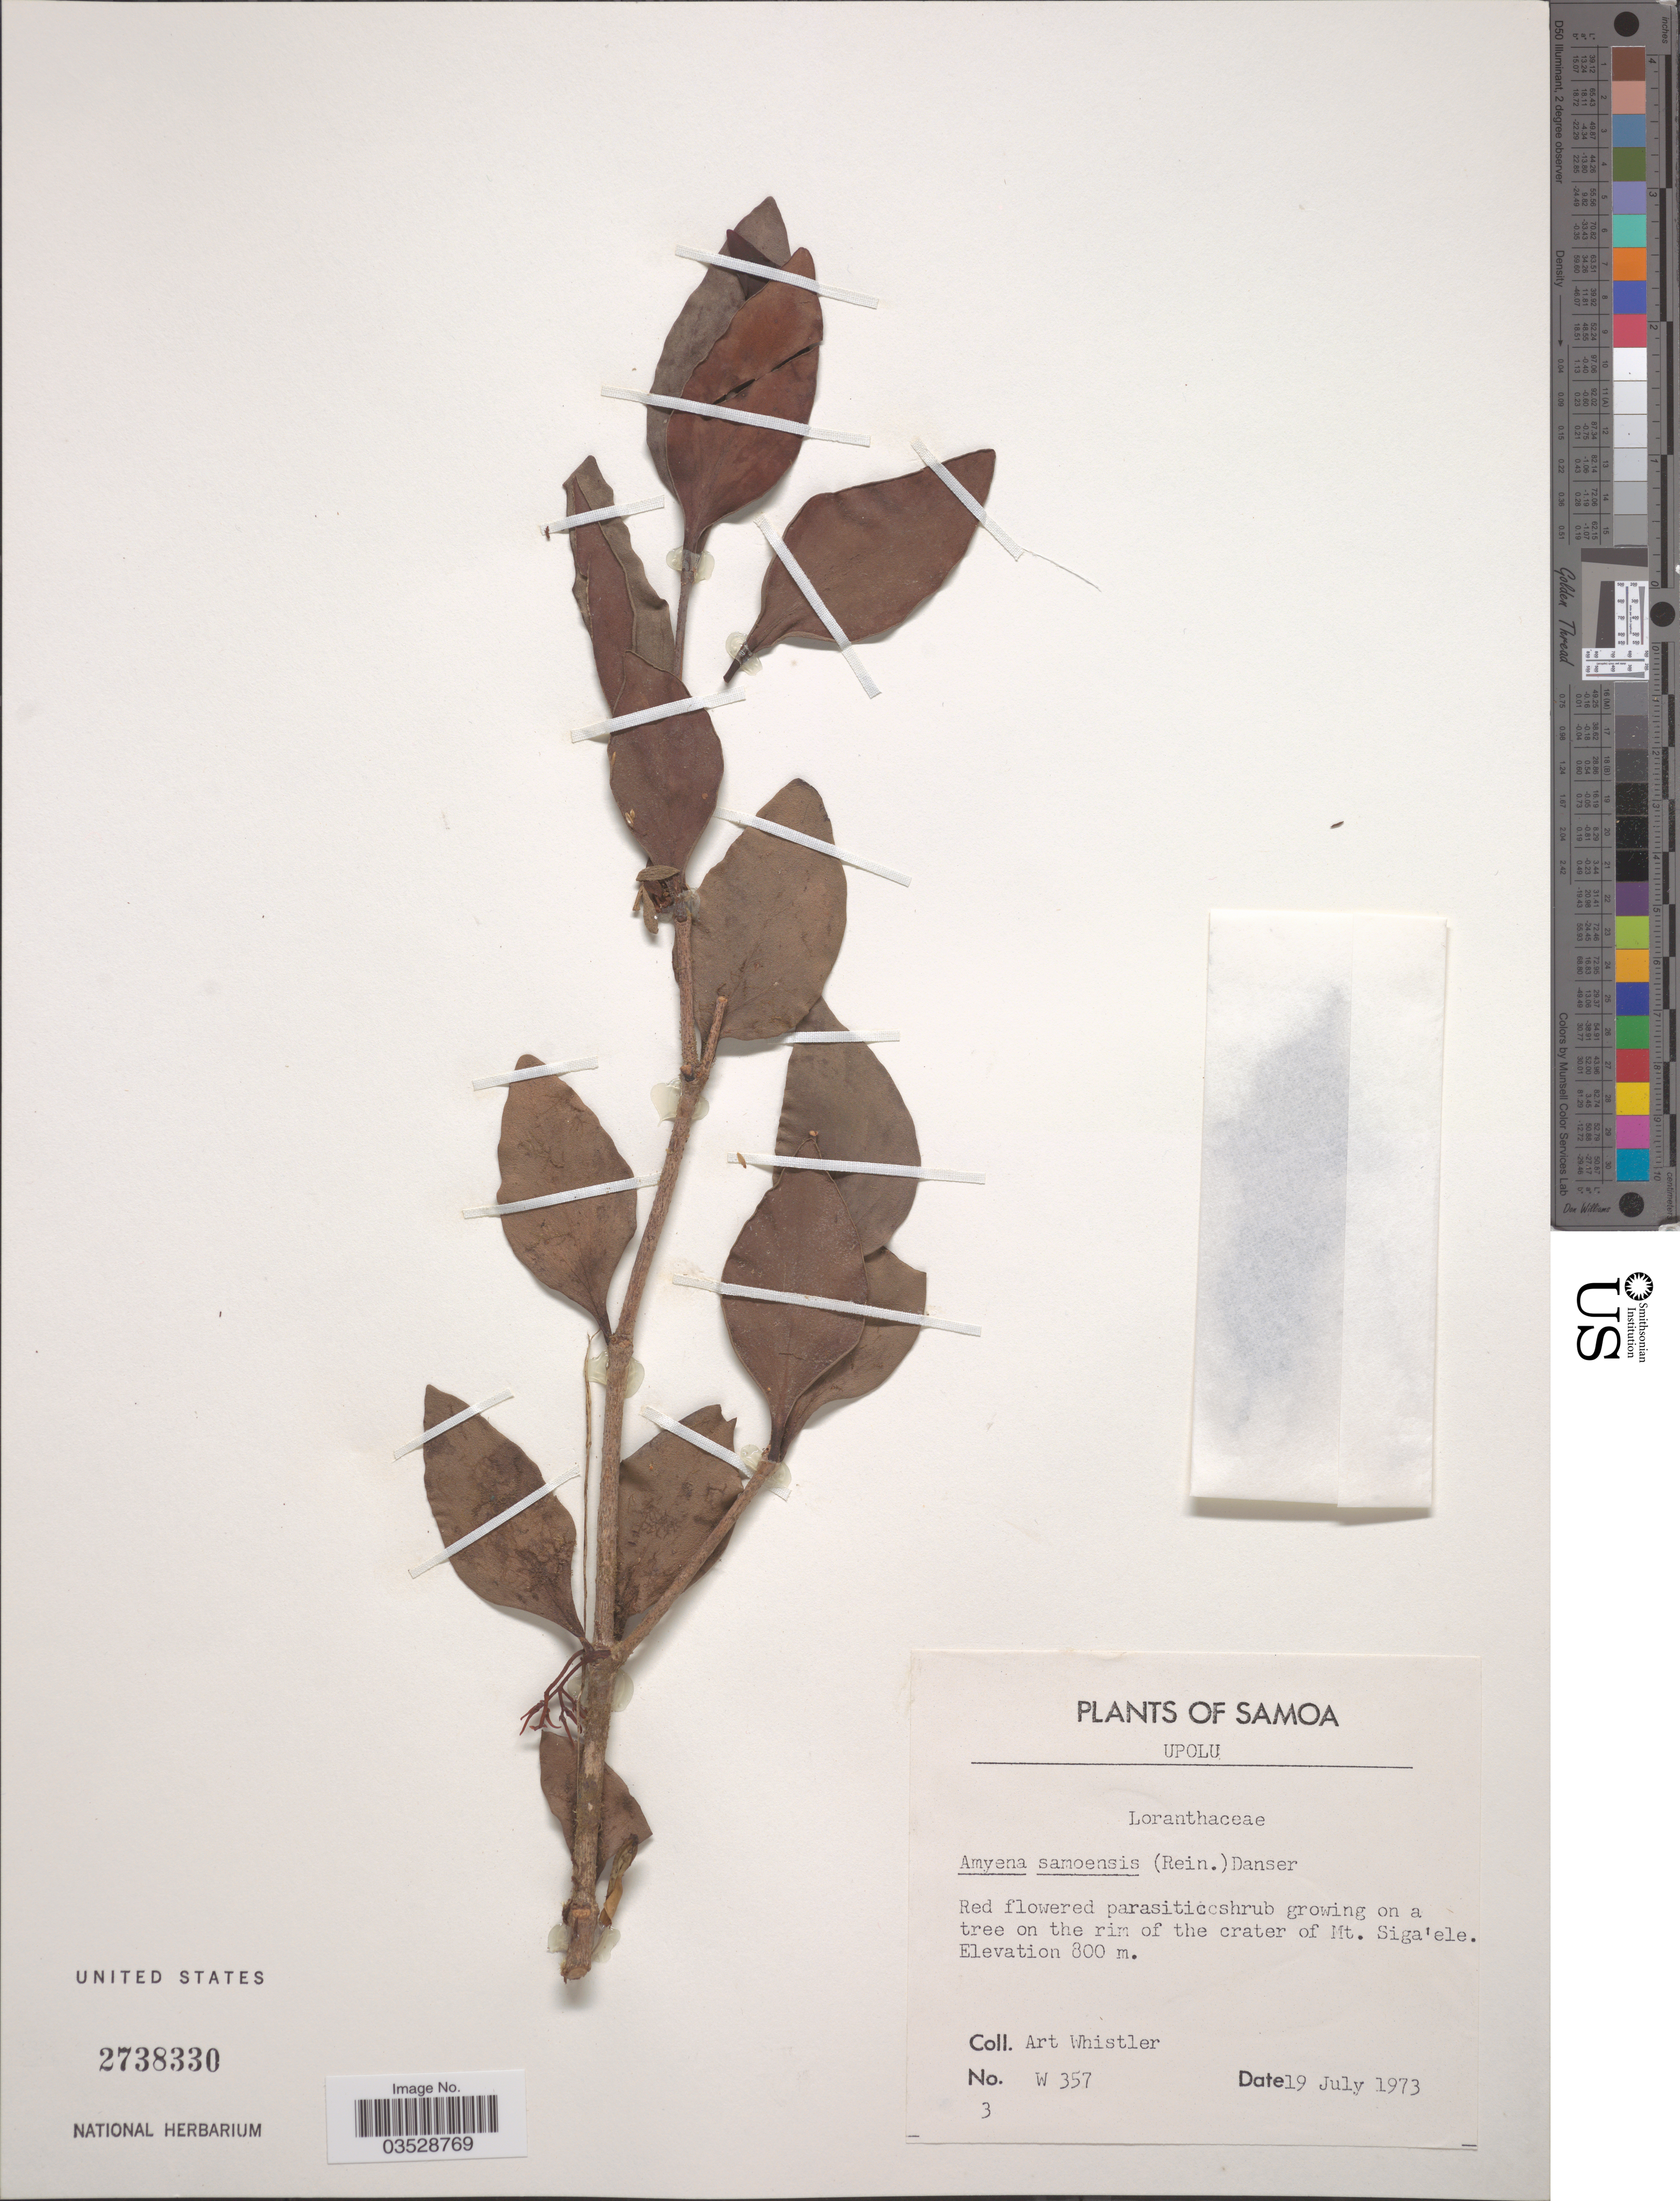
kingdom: Plantae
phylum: Tracheophyta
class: Magnoliopsida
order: Santalales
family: Loranthaceae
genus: Amyema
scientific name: Amyema samoensis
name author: Danser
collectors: A. Whistler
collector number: W357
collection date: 1973-07-19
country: Samoa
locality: Samoa, Upolu. On the rim of the crater of Mt. Siga'ele.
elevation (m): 800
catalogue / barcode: US 2738330